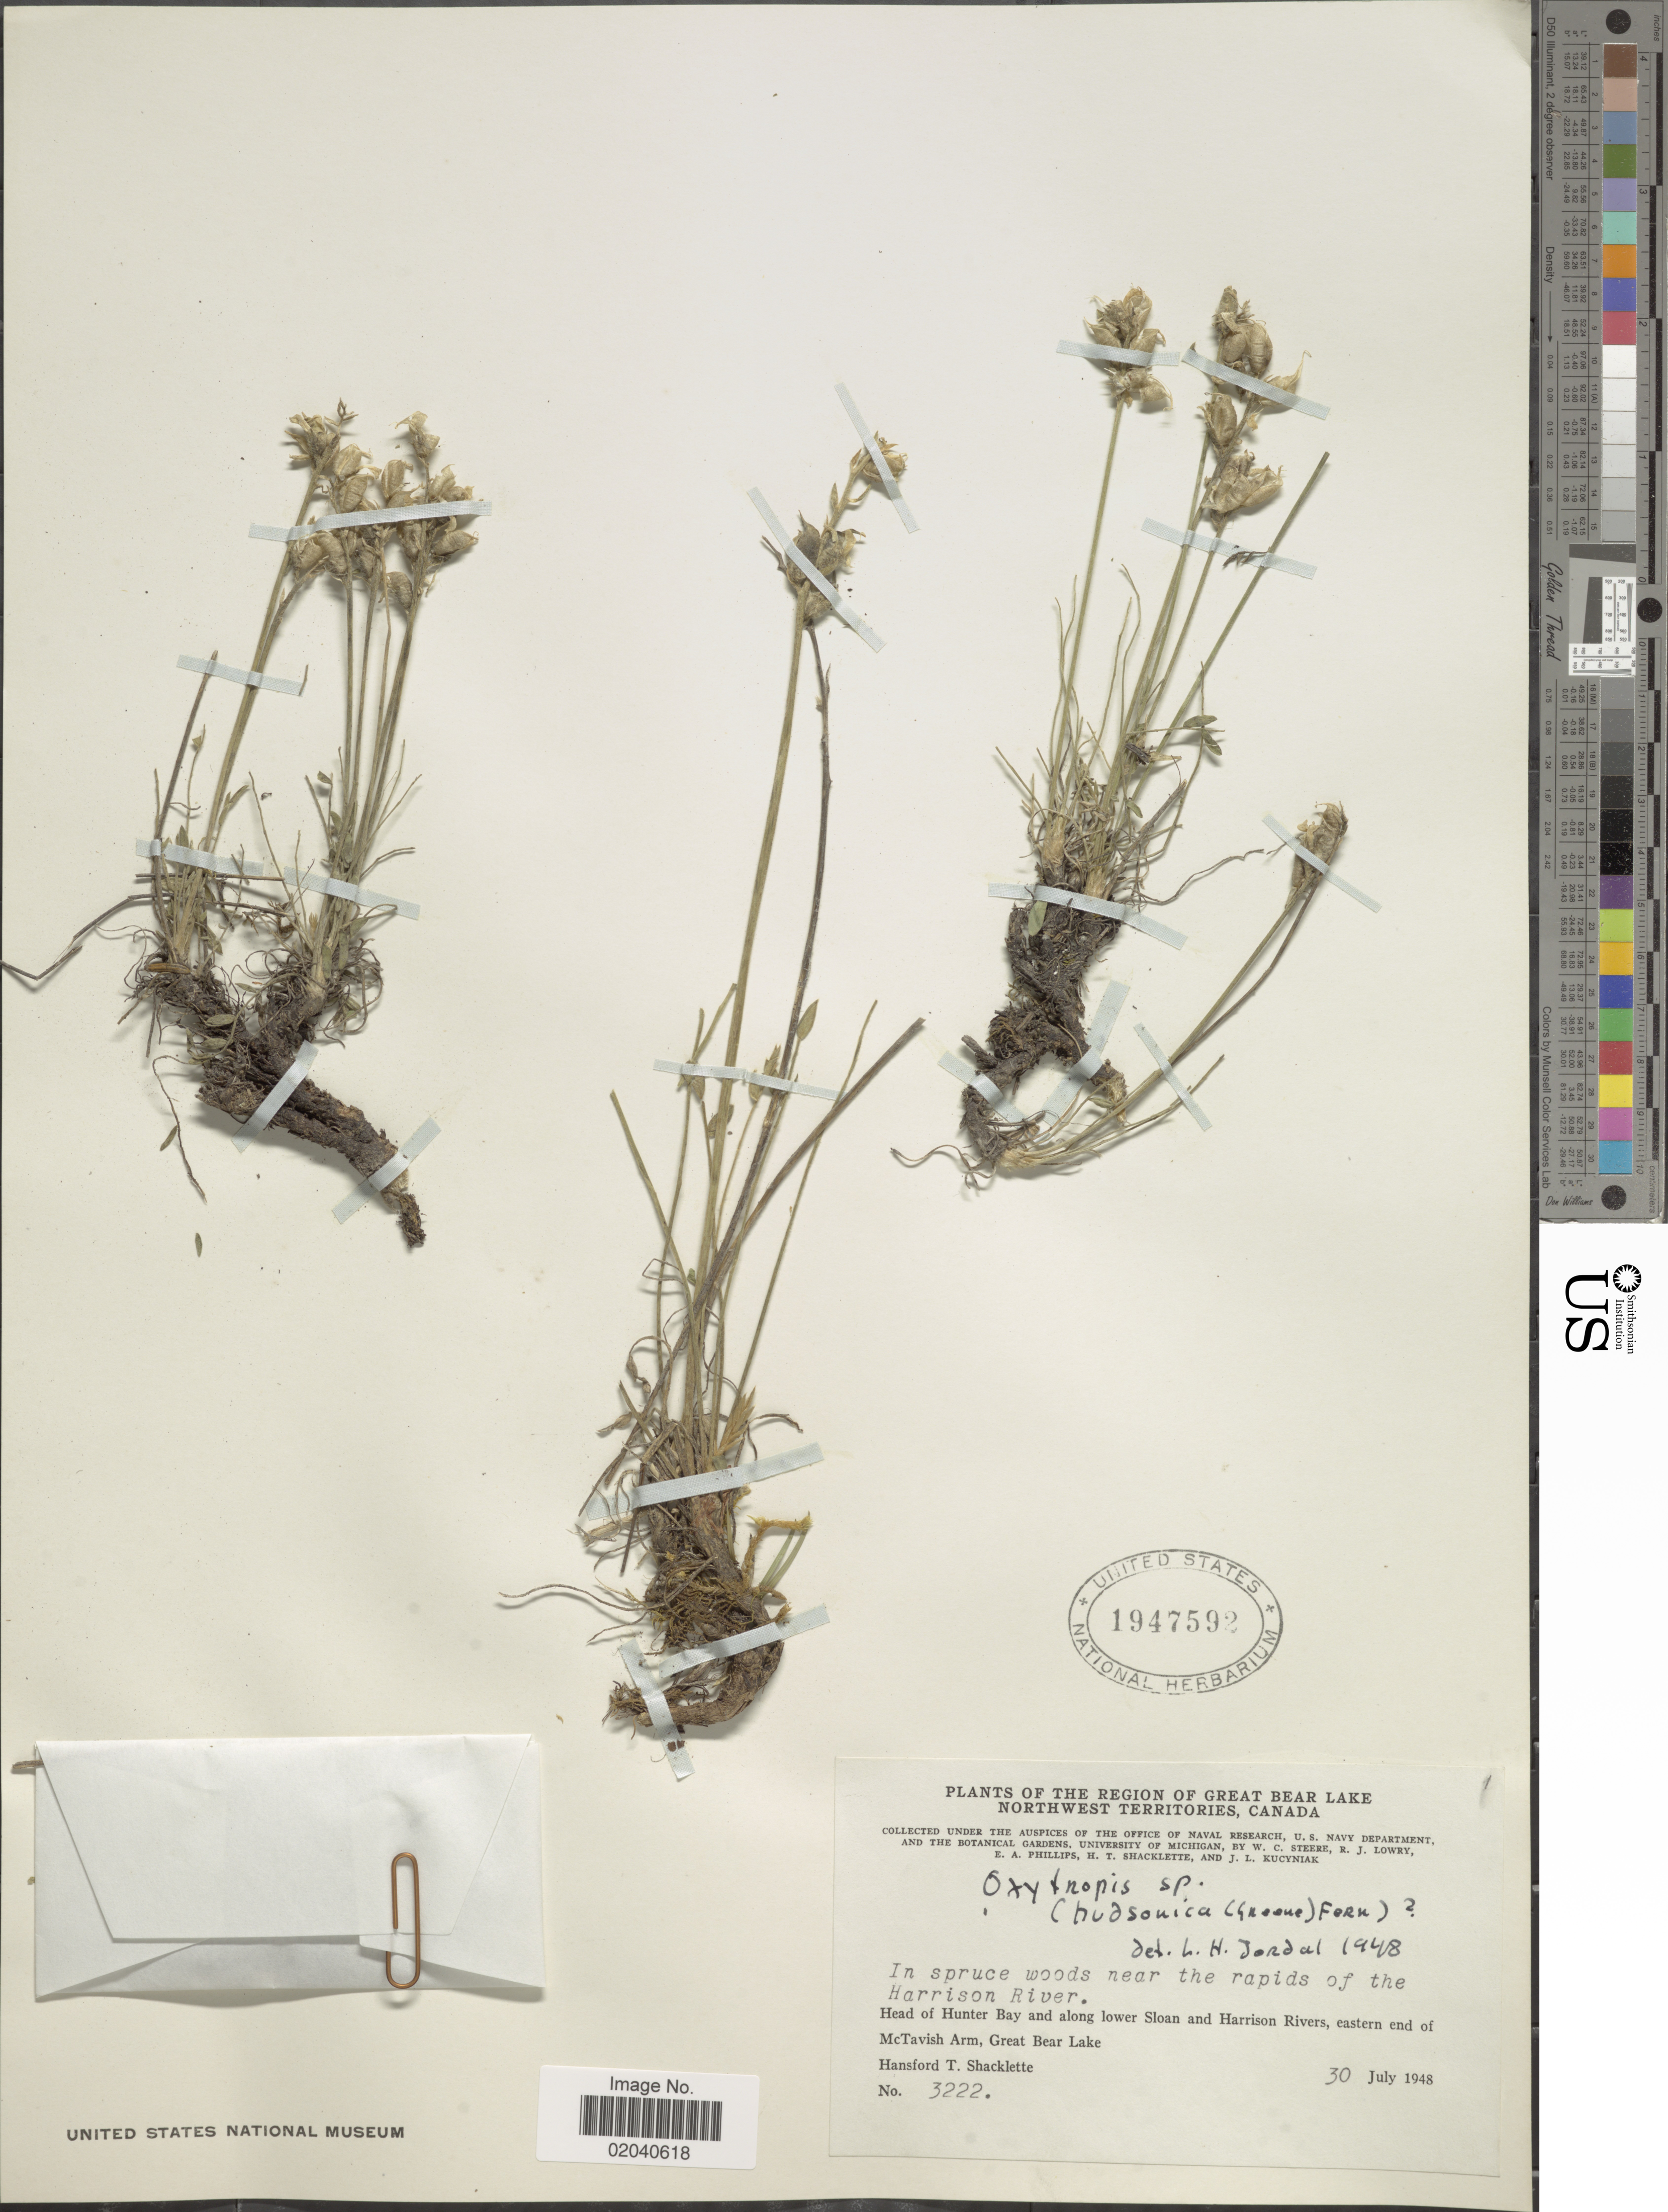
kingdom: Plantae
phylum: Tracheophyta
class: Magnoliopsida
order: Fabales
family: Fabaceae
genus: Oxytropis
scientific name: Oxytropis viscida var. hudsonica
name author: (Greene) Barneby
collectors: H. Shacklette, W. C. Steere, R. Lowry, E. Phillips & et al.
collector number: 3222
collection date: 1948-07-30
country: Canada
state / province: Northwest Territories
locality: Region of Great Bear Lake. in spruce woods near the rapids of the Harrison River, Head of Hunter Bay and along lower Sloan and Harrison Rivers, eastern end of McTavish Arm, Great Bear Lake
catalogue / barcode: US 1947592